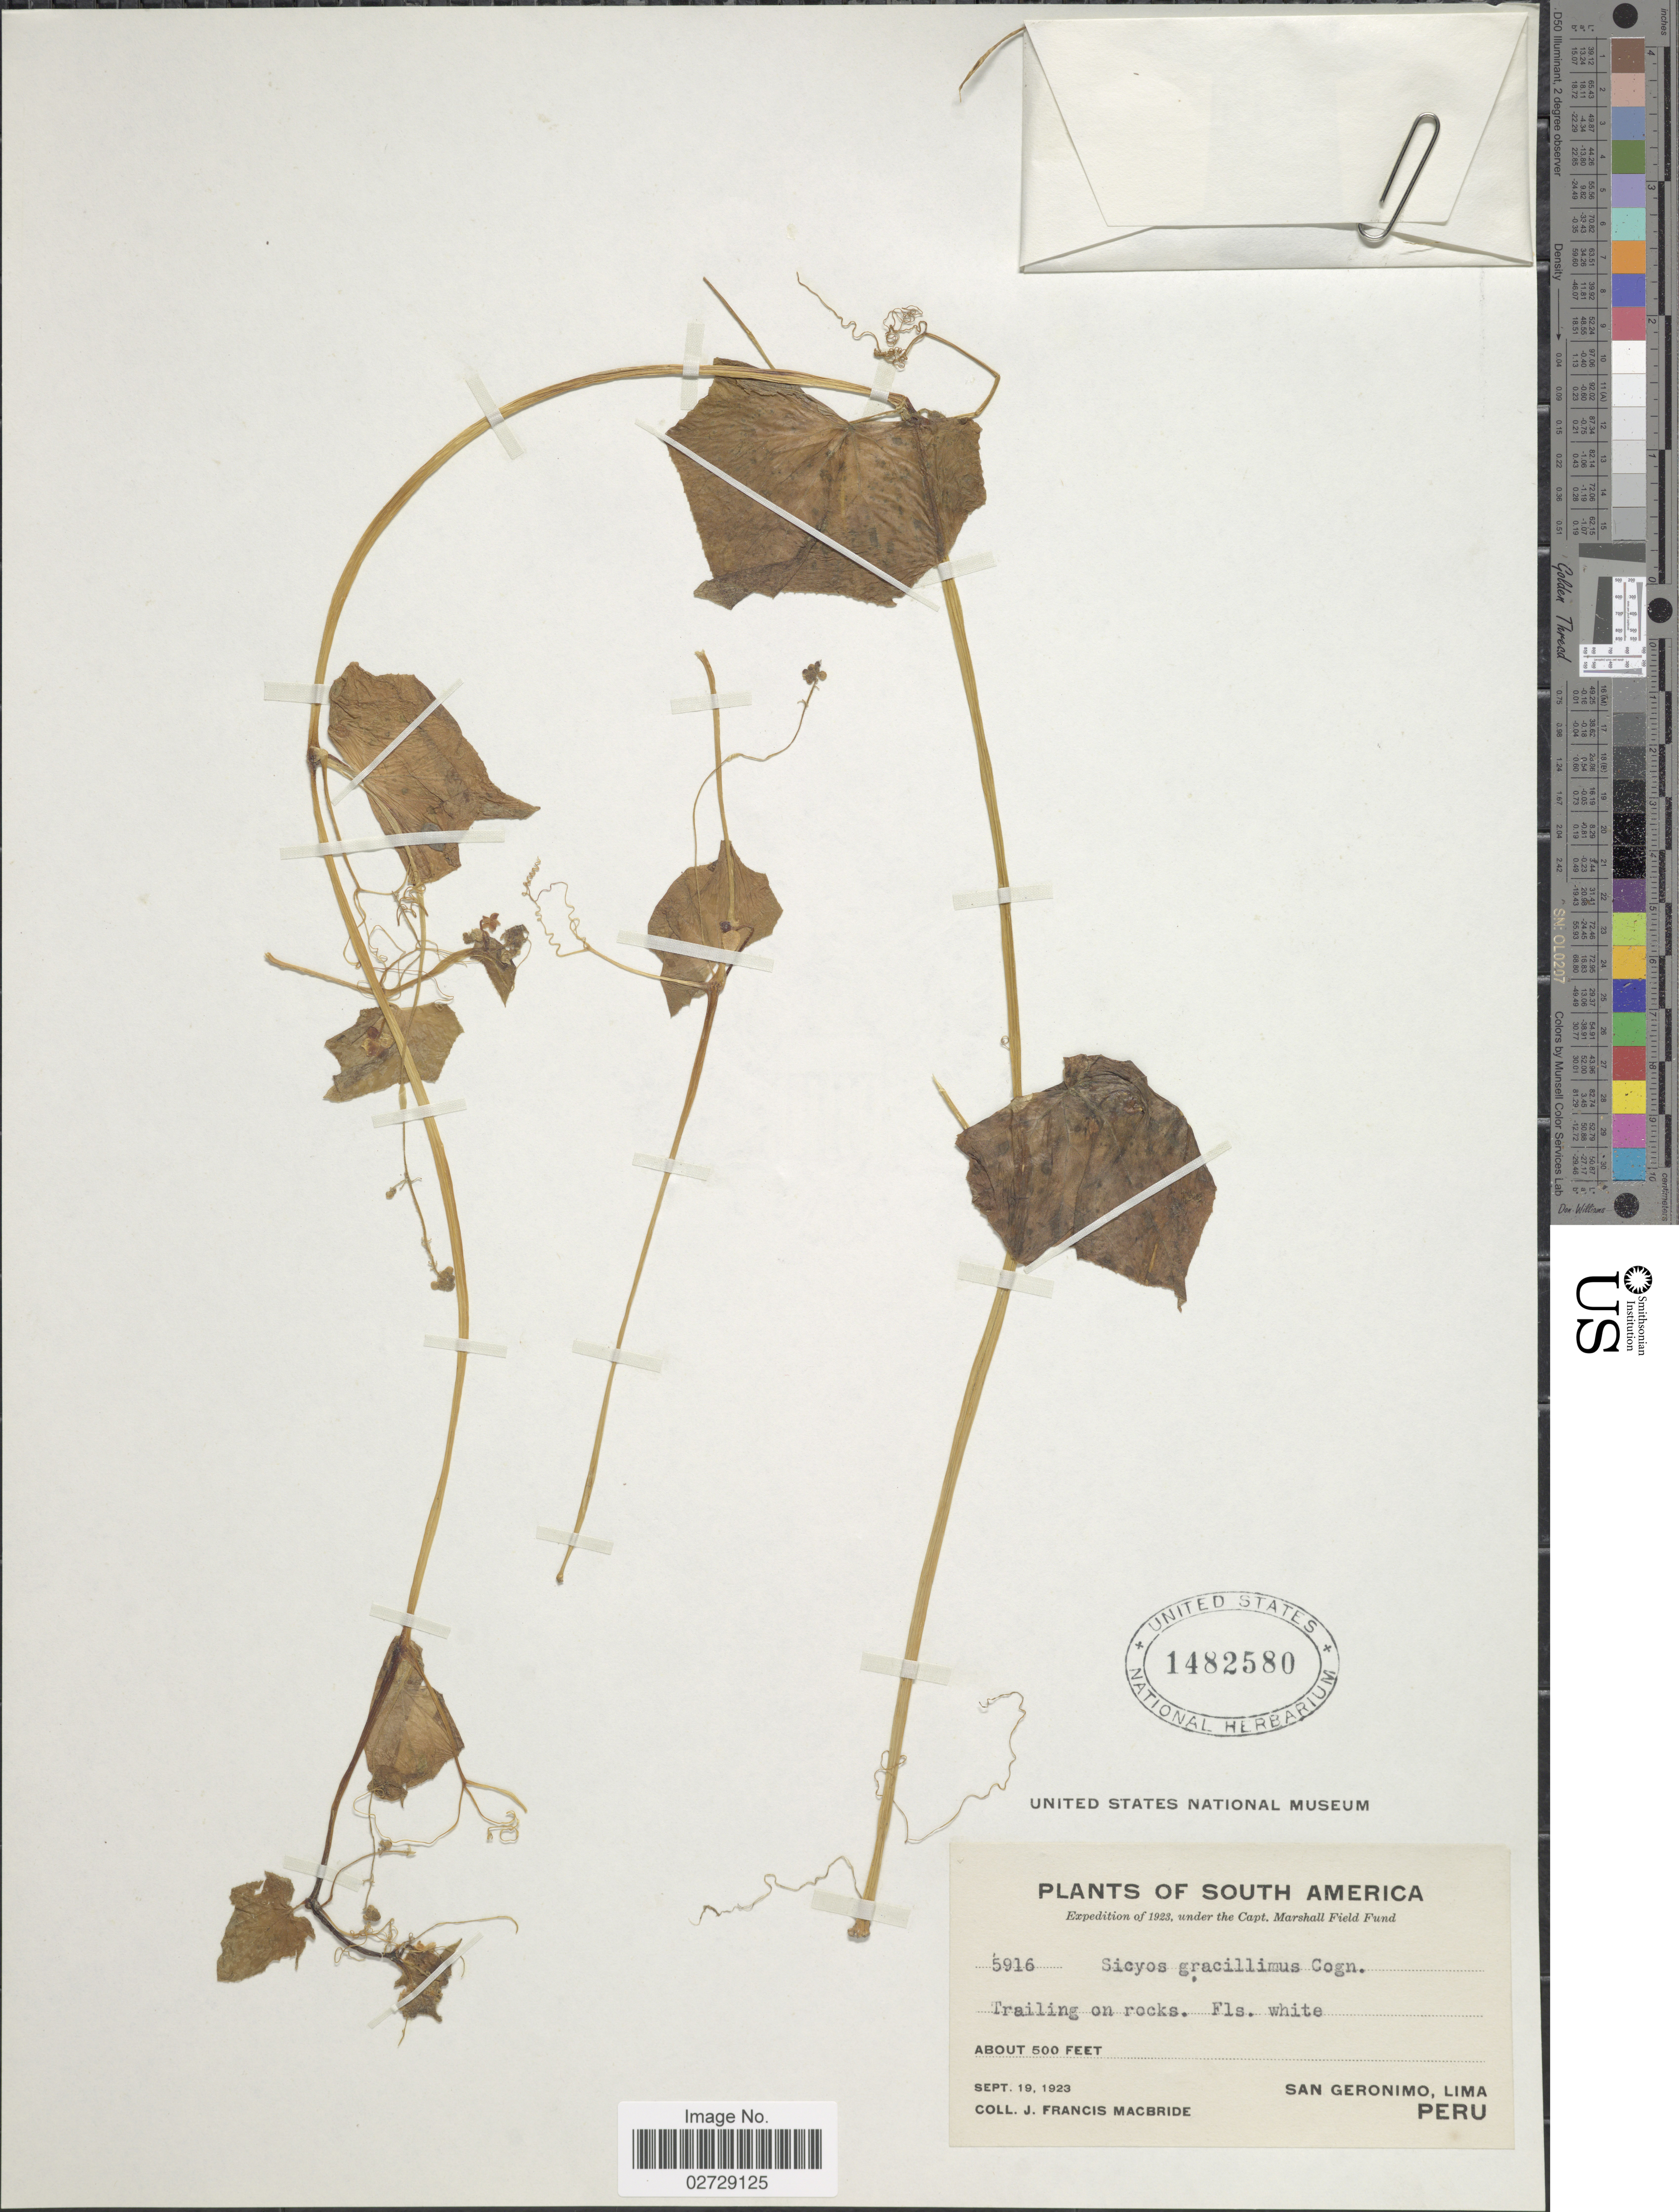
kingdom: Plantae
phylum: Tracheophyta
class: Magnoliopsida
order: Cucurbitales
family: Cucurbitaceae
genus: Sicyos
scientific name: Sicyos gracillimus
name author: Cogn.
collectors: J. F. Macbride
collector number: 5916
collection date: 1923-09-19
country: Peru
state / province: Lima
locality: San Geronimo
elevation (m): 152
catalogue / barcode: US 1482580